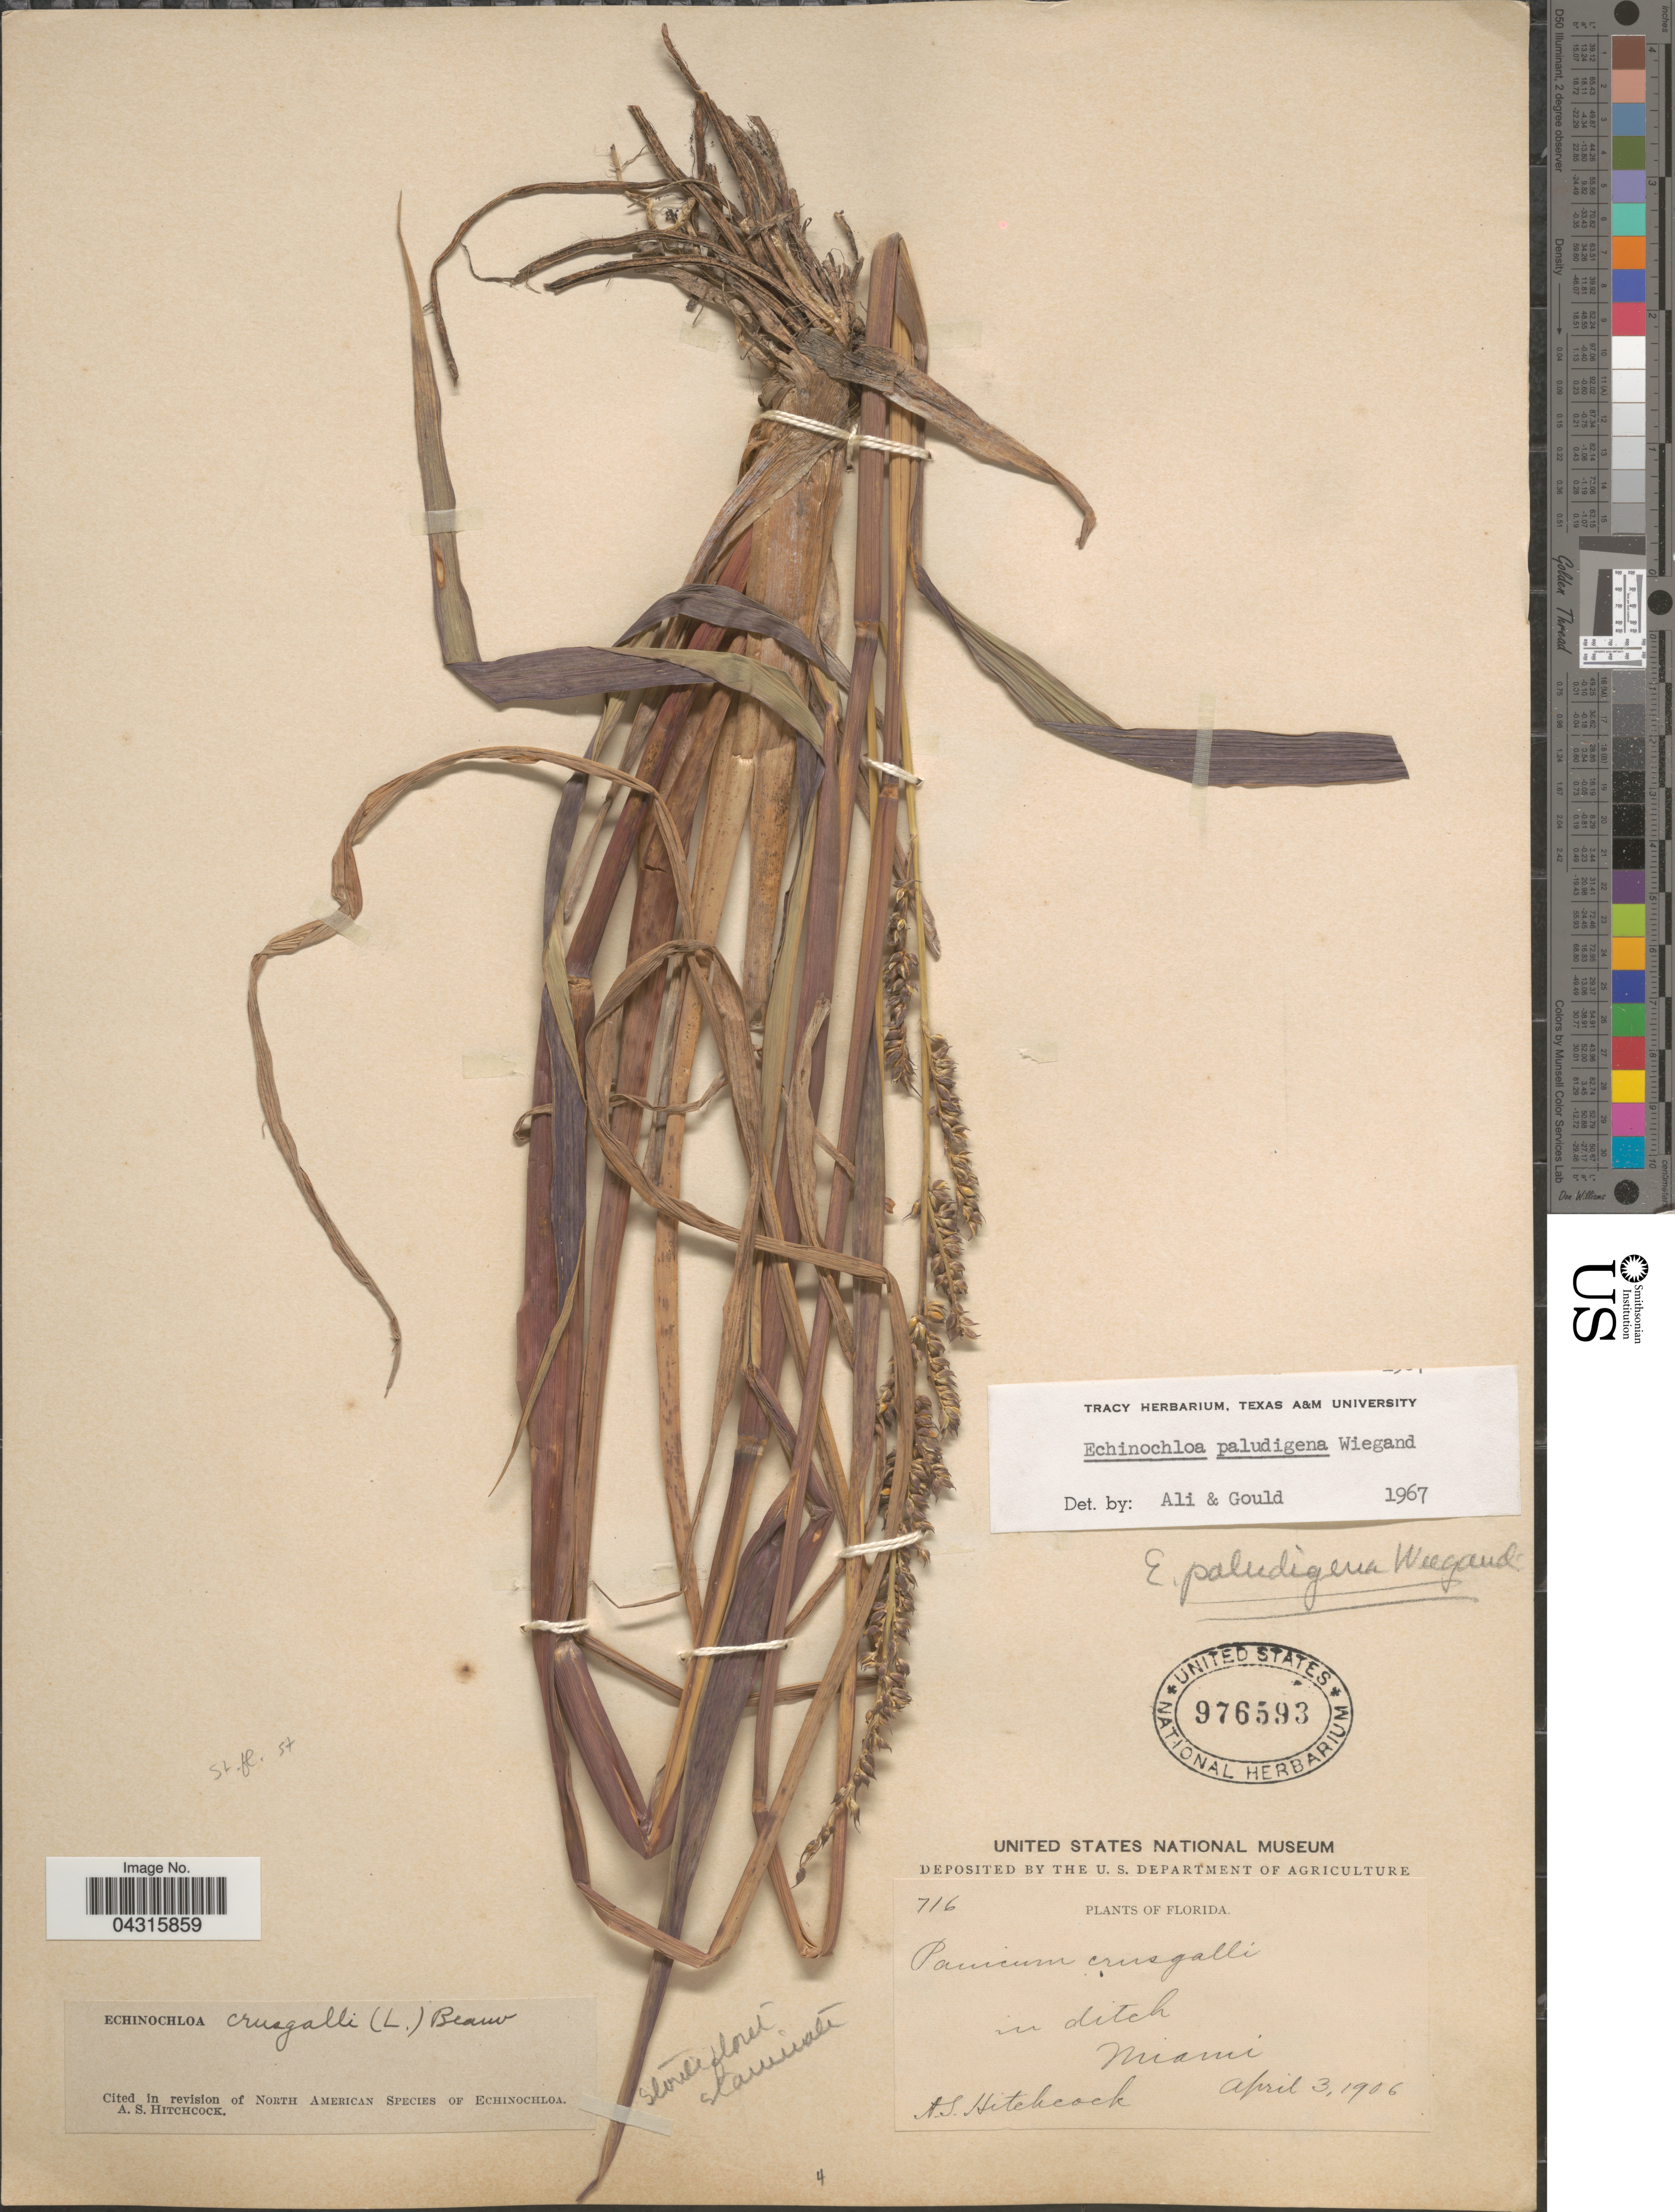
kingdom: Plantae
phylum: Tracheophyta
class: Liliopsida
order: Poales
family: Poaceae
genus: Echinochloa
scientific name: Echinochloa paludigena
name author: Wiegand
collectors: A. S. Hitchcock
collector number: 716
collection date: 1906-04-03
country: United States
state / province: Florida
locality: In ditch Miami.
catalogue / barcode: US 976593